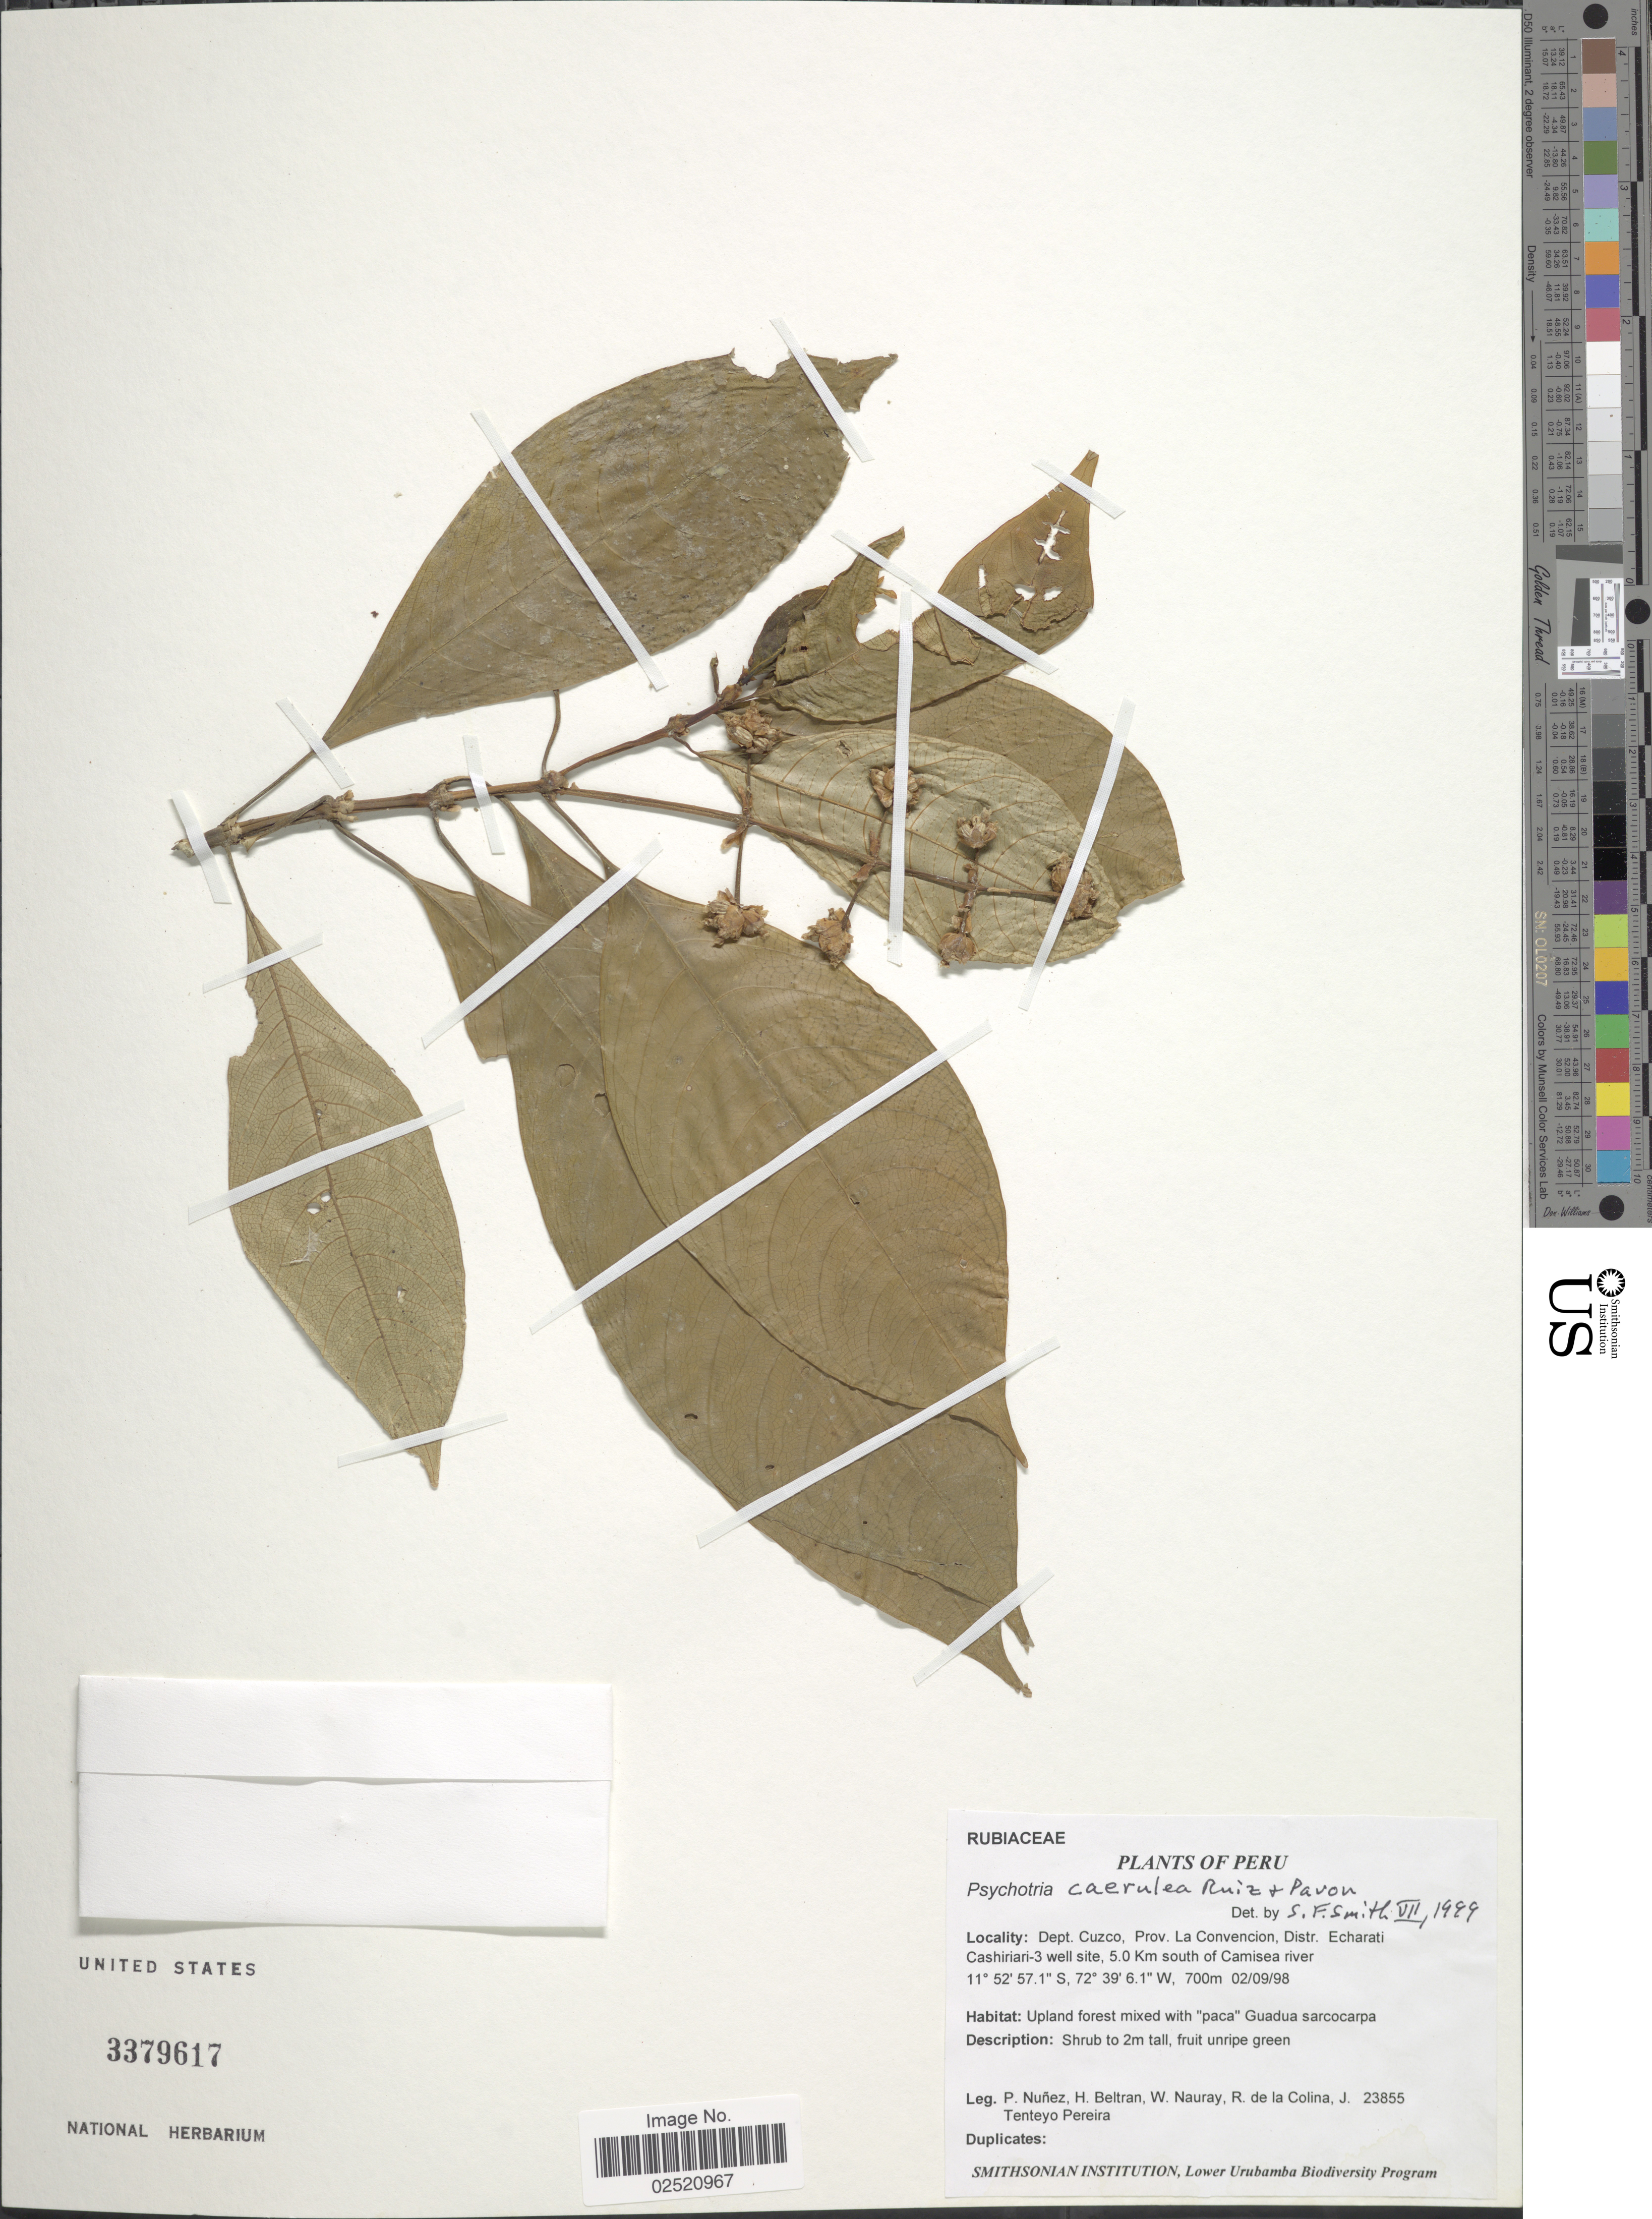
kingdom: Plantae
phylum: Tracheophyta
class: Magnoliopsida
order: Gentianales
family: Rubiaceae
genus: Psychotria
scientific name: Psychotria caerulea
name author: Ruiz & Pav.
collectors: P. Nuñez V., H. Beltran, W. Nauray, R. de La Colina & J. Tenteyo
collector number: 23855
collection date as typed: Transcribed d/m/y: 2/9/98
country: Peru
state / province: Cusco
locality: Prov. La Convencion, Distr. Echarati Cashiriari-3 well site, 5.0 km south of Camisea river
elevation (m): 700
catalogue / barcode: US 3379617